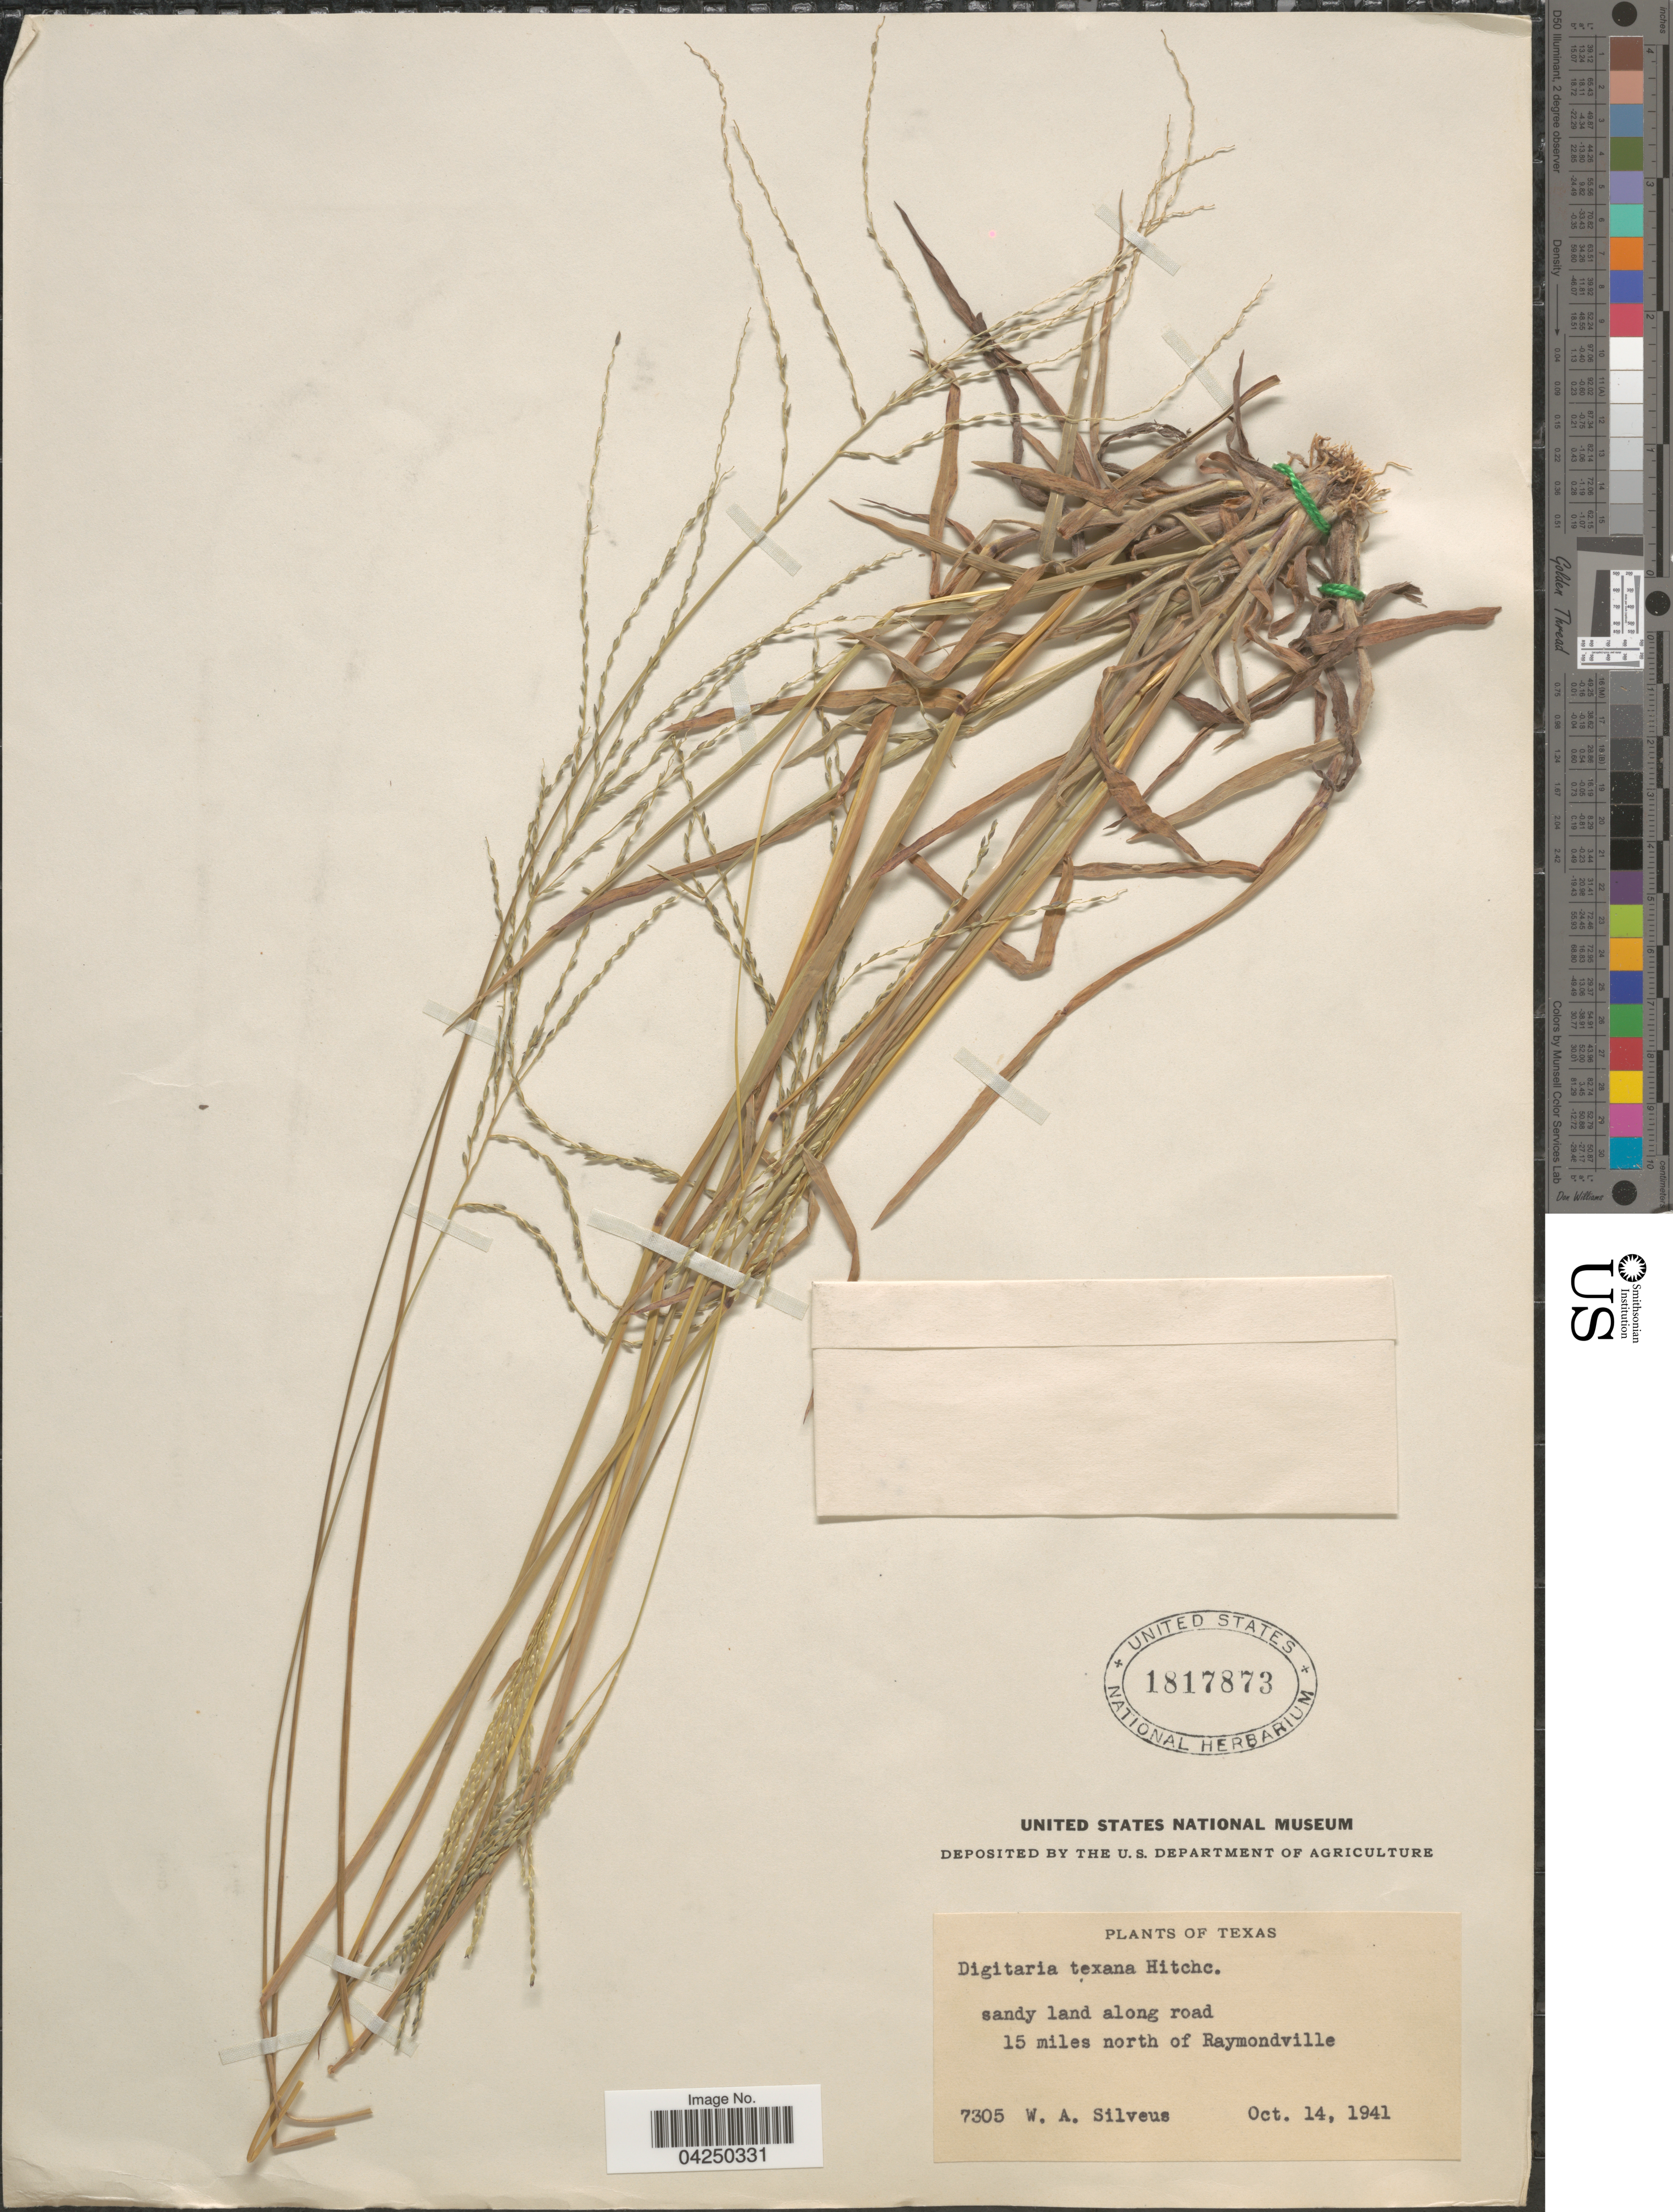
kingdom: Plantae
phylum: Tracheophyta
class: Liliopsida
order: Poales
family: Poaceae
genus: Digitaria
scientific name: Digitaria texana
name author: Hitchc.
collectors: W. Silveus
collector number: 7305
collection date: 1941-10-14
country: United States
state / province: Texas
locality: Sandy land along road 15 miles north of Raymondville.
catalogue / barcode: US 1817873